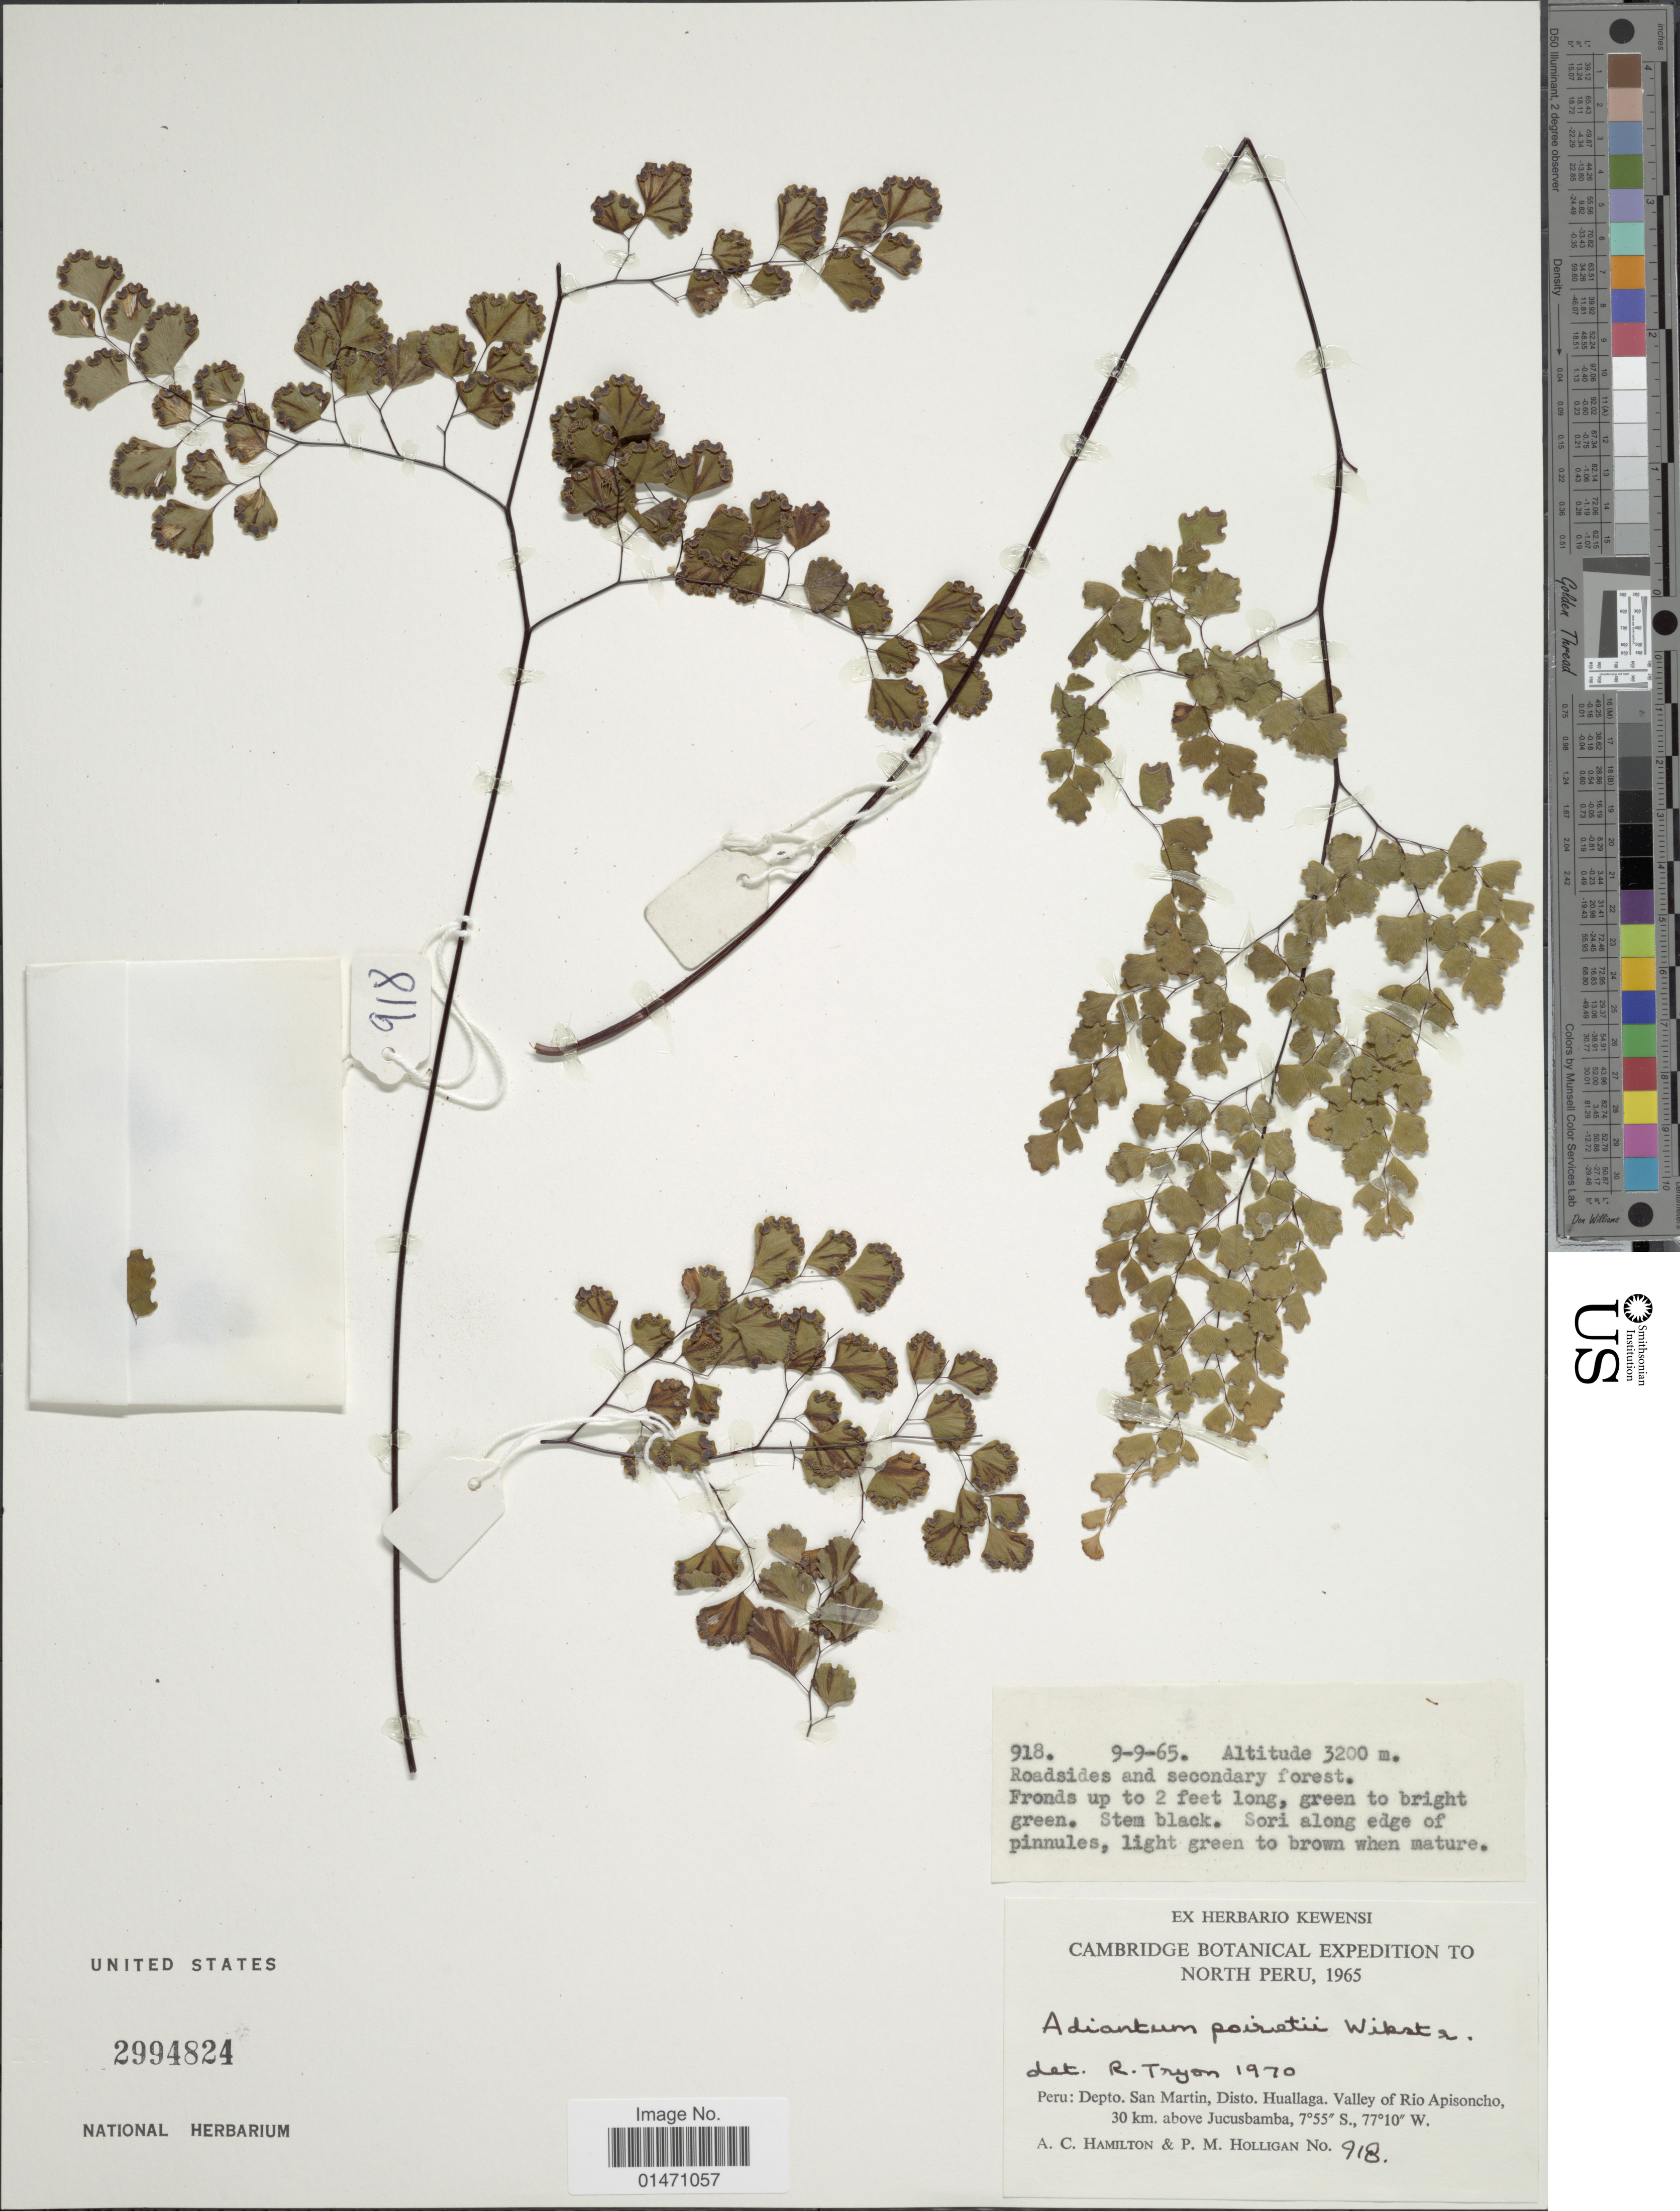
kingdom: Plantae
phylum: Tracheophyta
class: Polypodiopsida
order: Polypodiales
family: Pteridaceae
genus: Adiantum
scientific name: Adiantum poiretii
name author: Wikstr.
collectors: A. Hamilton & P. Holligan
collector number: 918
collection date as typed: Transcribed d/m/y: 9/9/65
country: Peru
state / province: San Martín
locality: North Peru, Depto. San Martin, Disto. Huallaga, valley of Rio Apisocho, 30km above Jucusbamba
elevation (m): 3200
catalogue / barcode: US 2994824